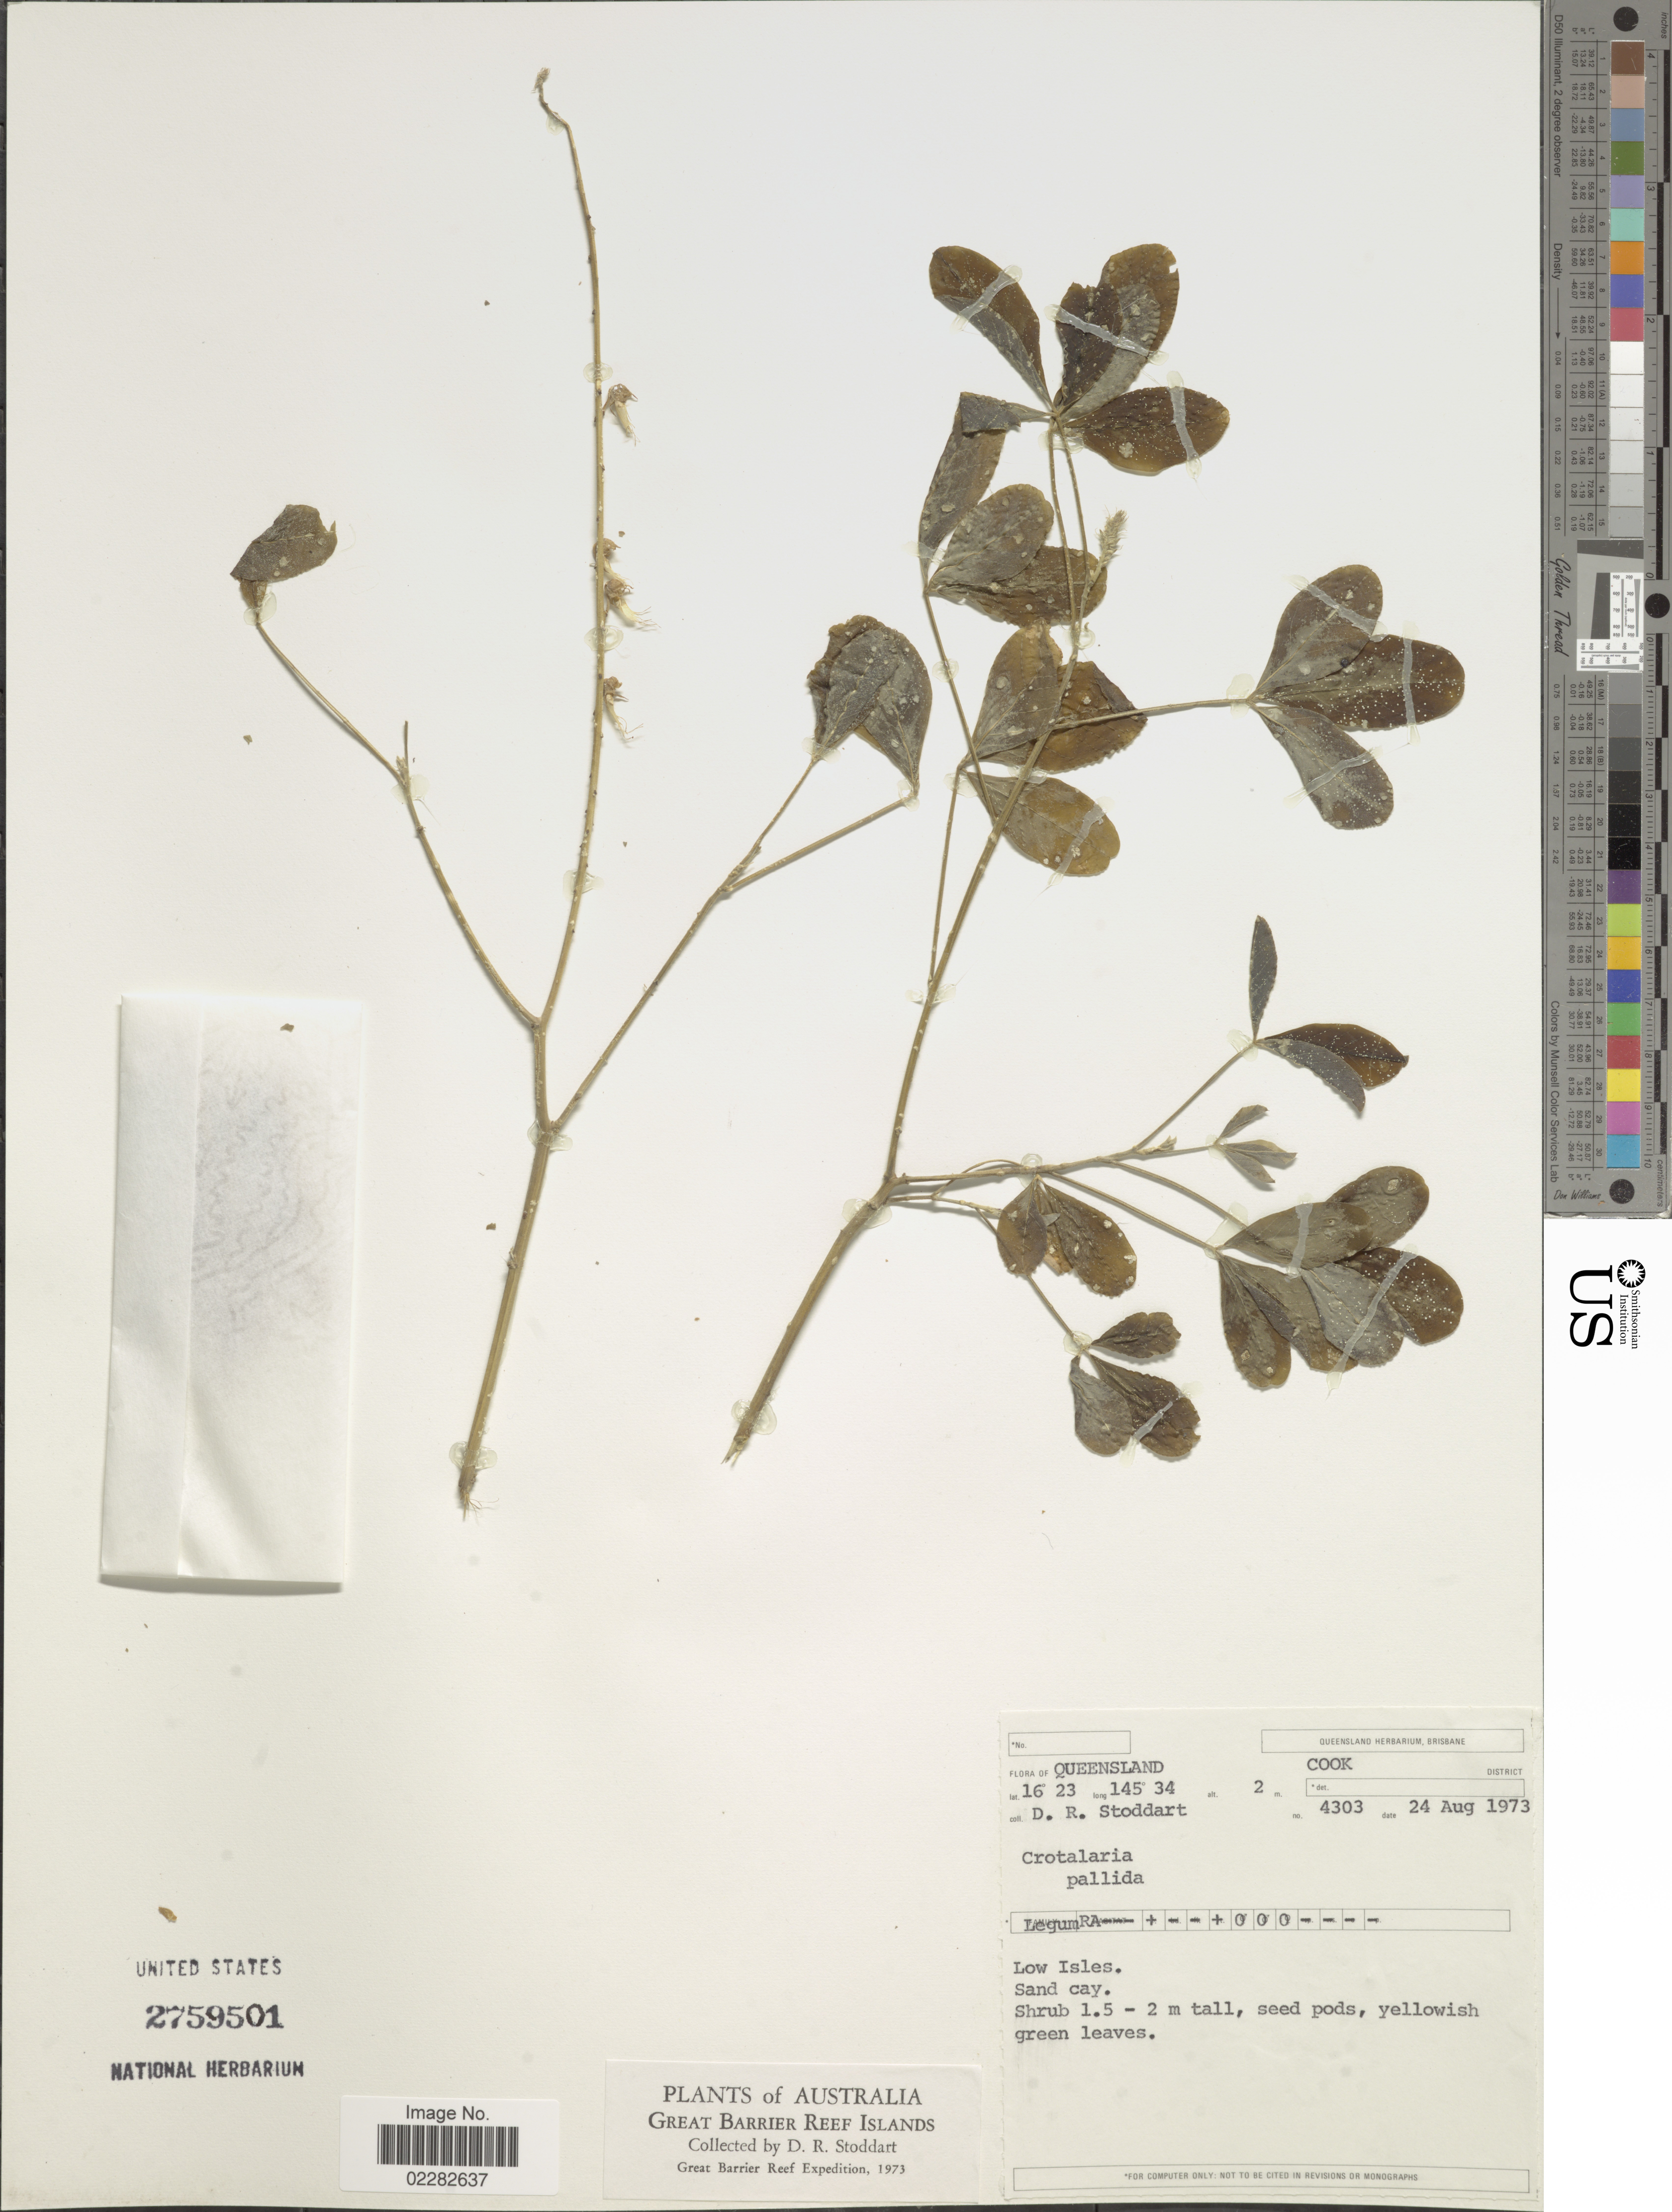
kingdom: Plantae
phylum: Tracheophyta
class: Magnoliopsida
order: Fabales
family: Fabaceae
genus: Crotalaria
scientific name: Crotalaria pallida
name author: Aiton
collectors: D. R. Stoddart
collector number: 4303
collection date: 1973-08-24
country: Australia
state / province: Queensland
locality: Cook District, Low Isles, Great Barrier Reef Islands.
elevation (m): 2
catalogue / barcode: US 2759501